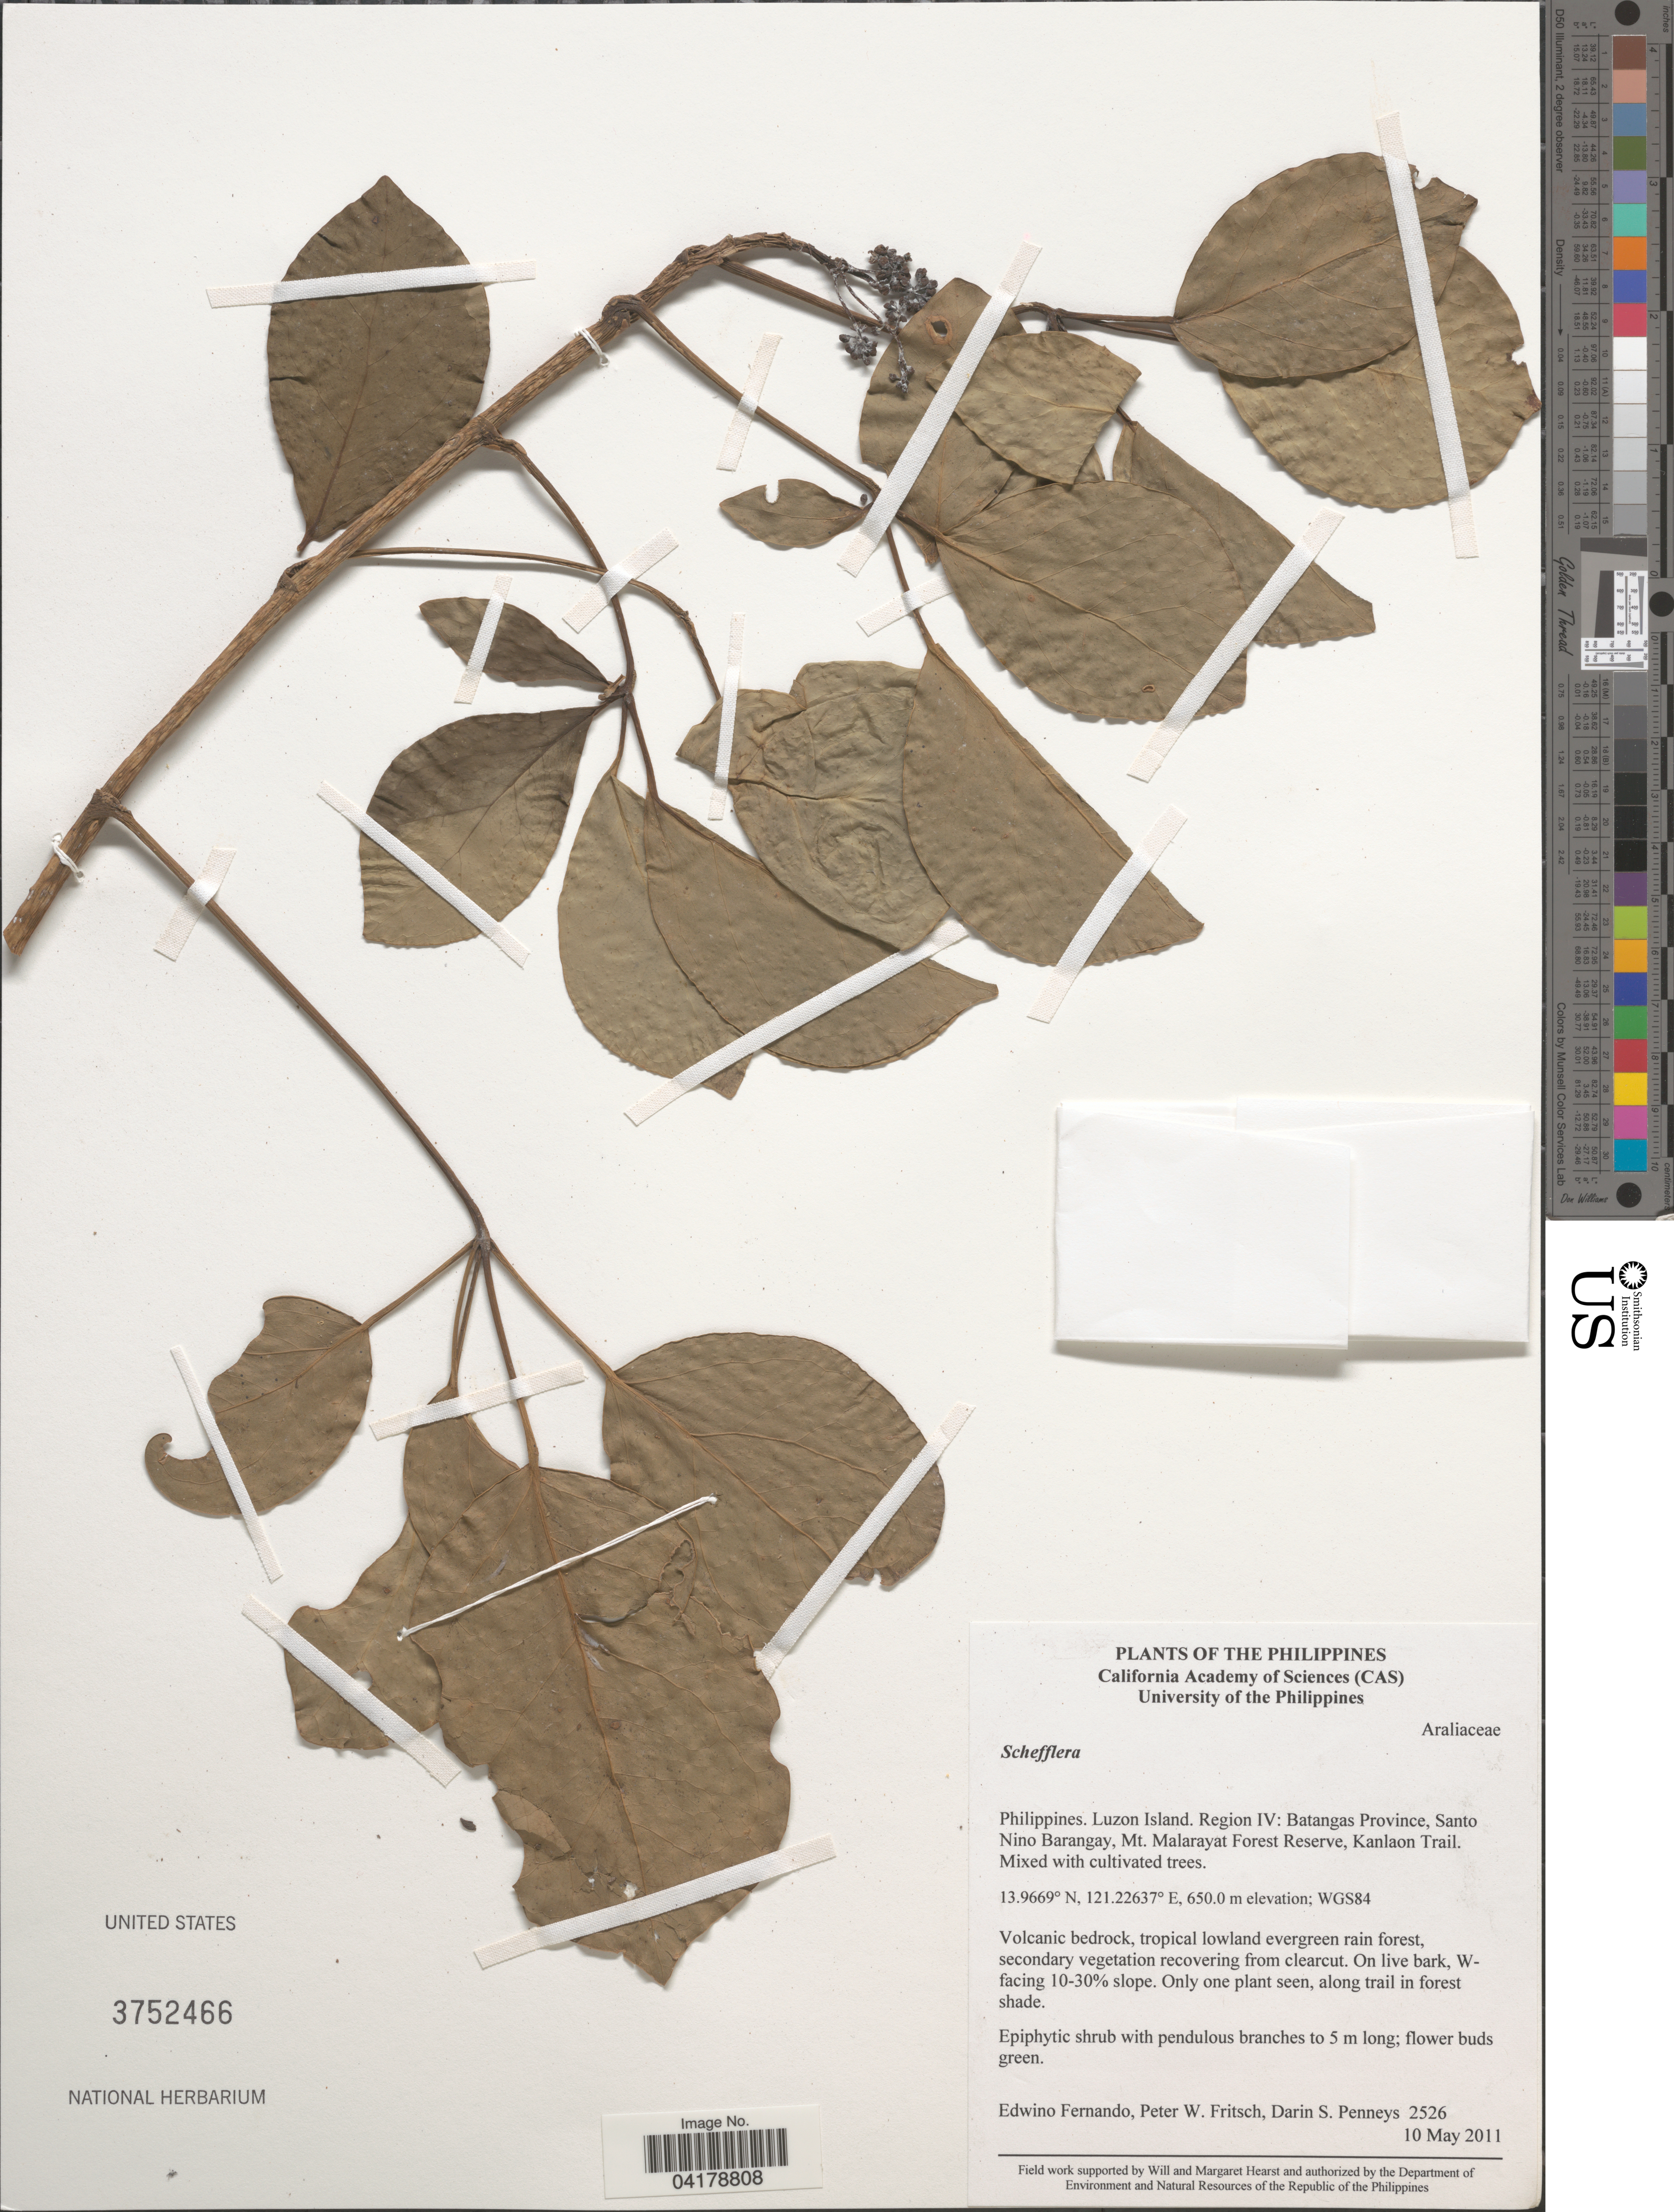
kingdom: Plantae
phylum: Tracheophyta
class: Magnoliopsida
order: Apiales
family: Araliaceae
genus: Schefflera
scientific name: Schefflera sp.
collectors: E. S. Fernando, P. W. Fritsch & D. S. Penneys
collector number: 2526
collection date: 2011-05-10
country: Philippines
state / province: Calabarzon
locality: Luzon Island. Region IV: Batangas Province, Santo Nino Barangay, Mt. Malarayat Forest Reserve, Kanlaon Trail. WGS84.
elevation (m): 650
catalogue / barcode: US 3752466